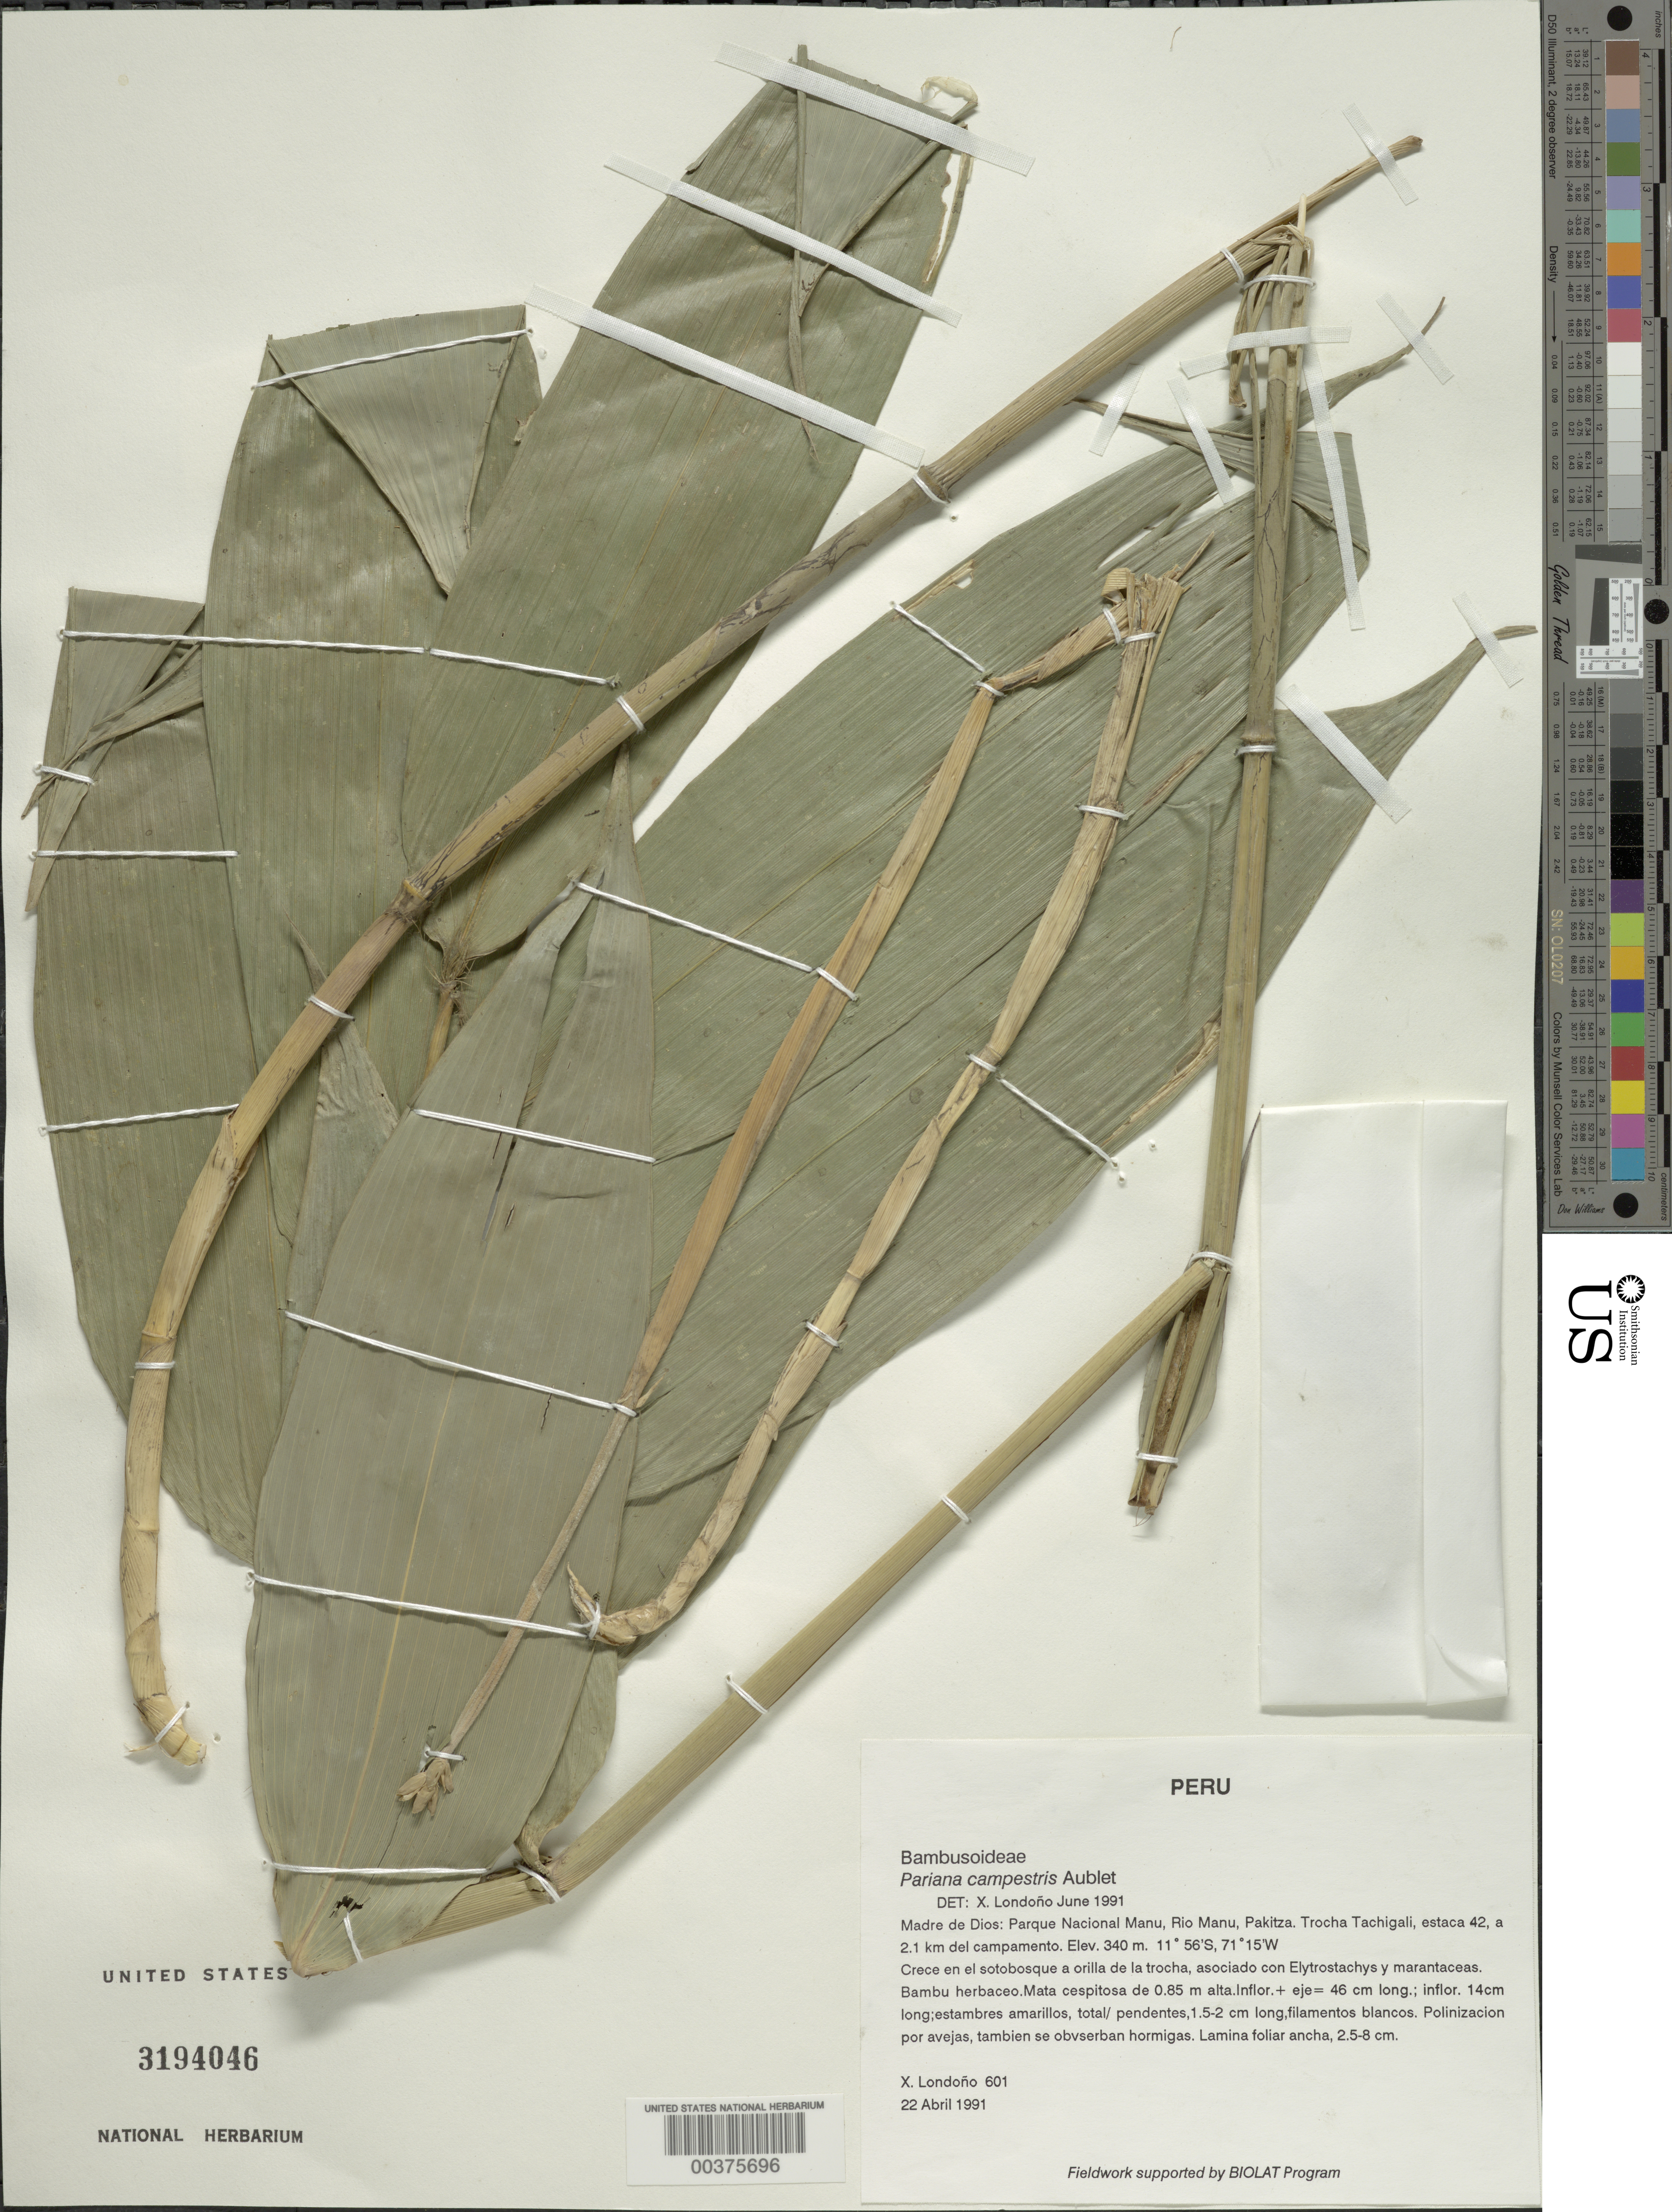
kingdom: Plantae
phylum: Tracheophyta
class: Liliopsida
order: Poales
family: Poaceae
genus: Pariana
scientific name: Pariana campestris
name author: Aubl.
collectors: X. Londoño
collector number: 601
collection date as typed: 22 Apr 1991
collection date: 1991-04-22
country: Peru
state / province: Madre de Dios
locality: Parque nacional manu, rio manu, pakitza; trocha tachigali, estaca 42, a 2.1 km del campamento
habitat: En el sotobosque a orilla de la trocha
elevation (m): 340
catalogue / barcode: US 3194046